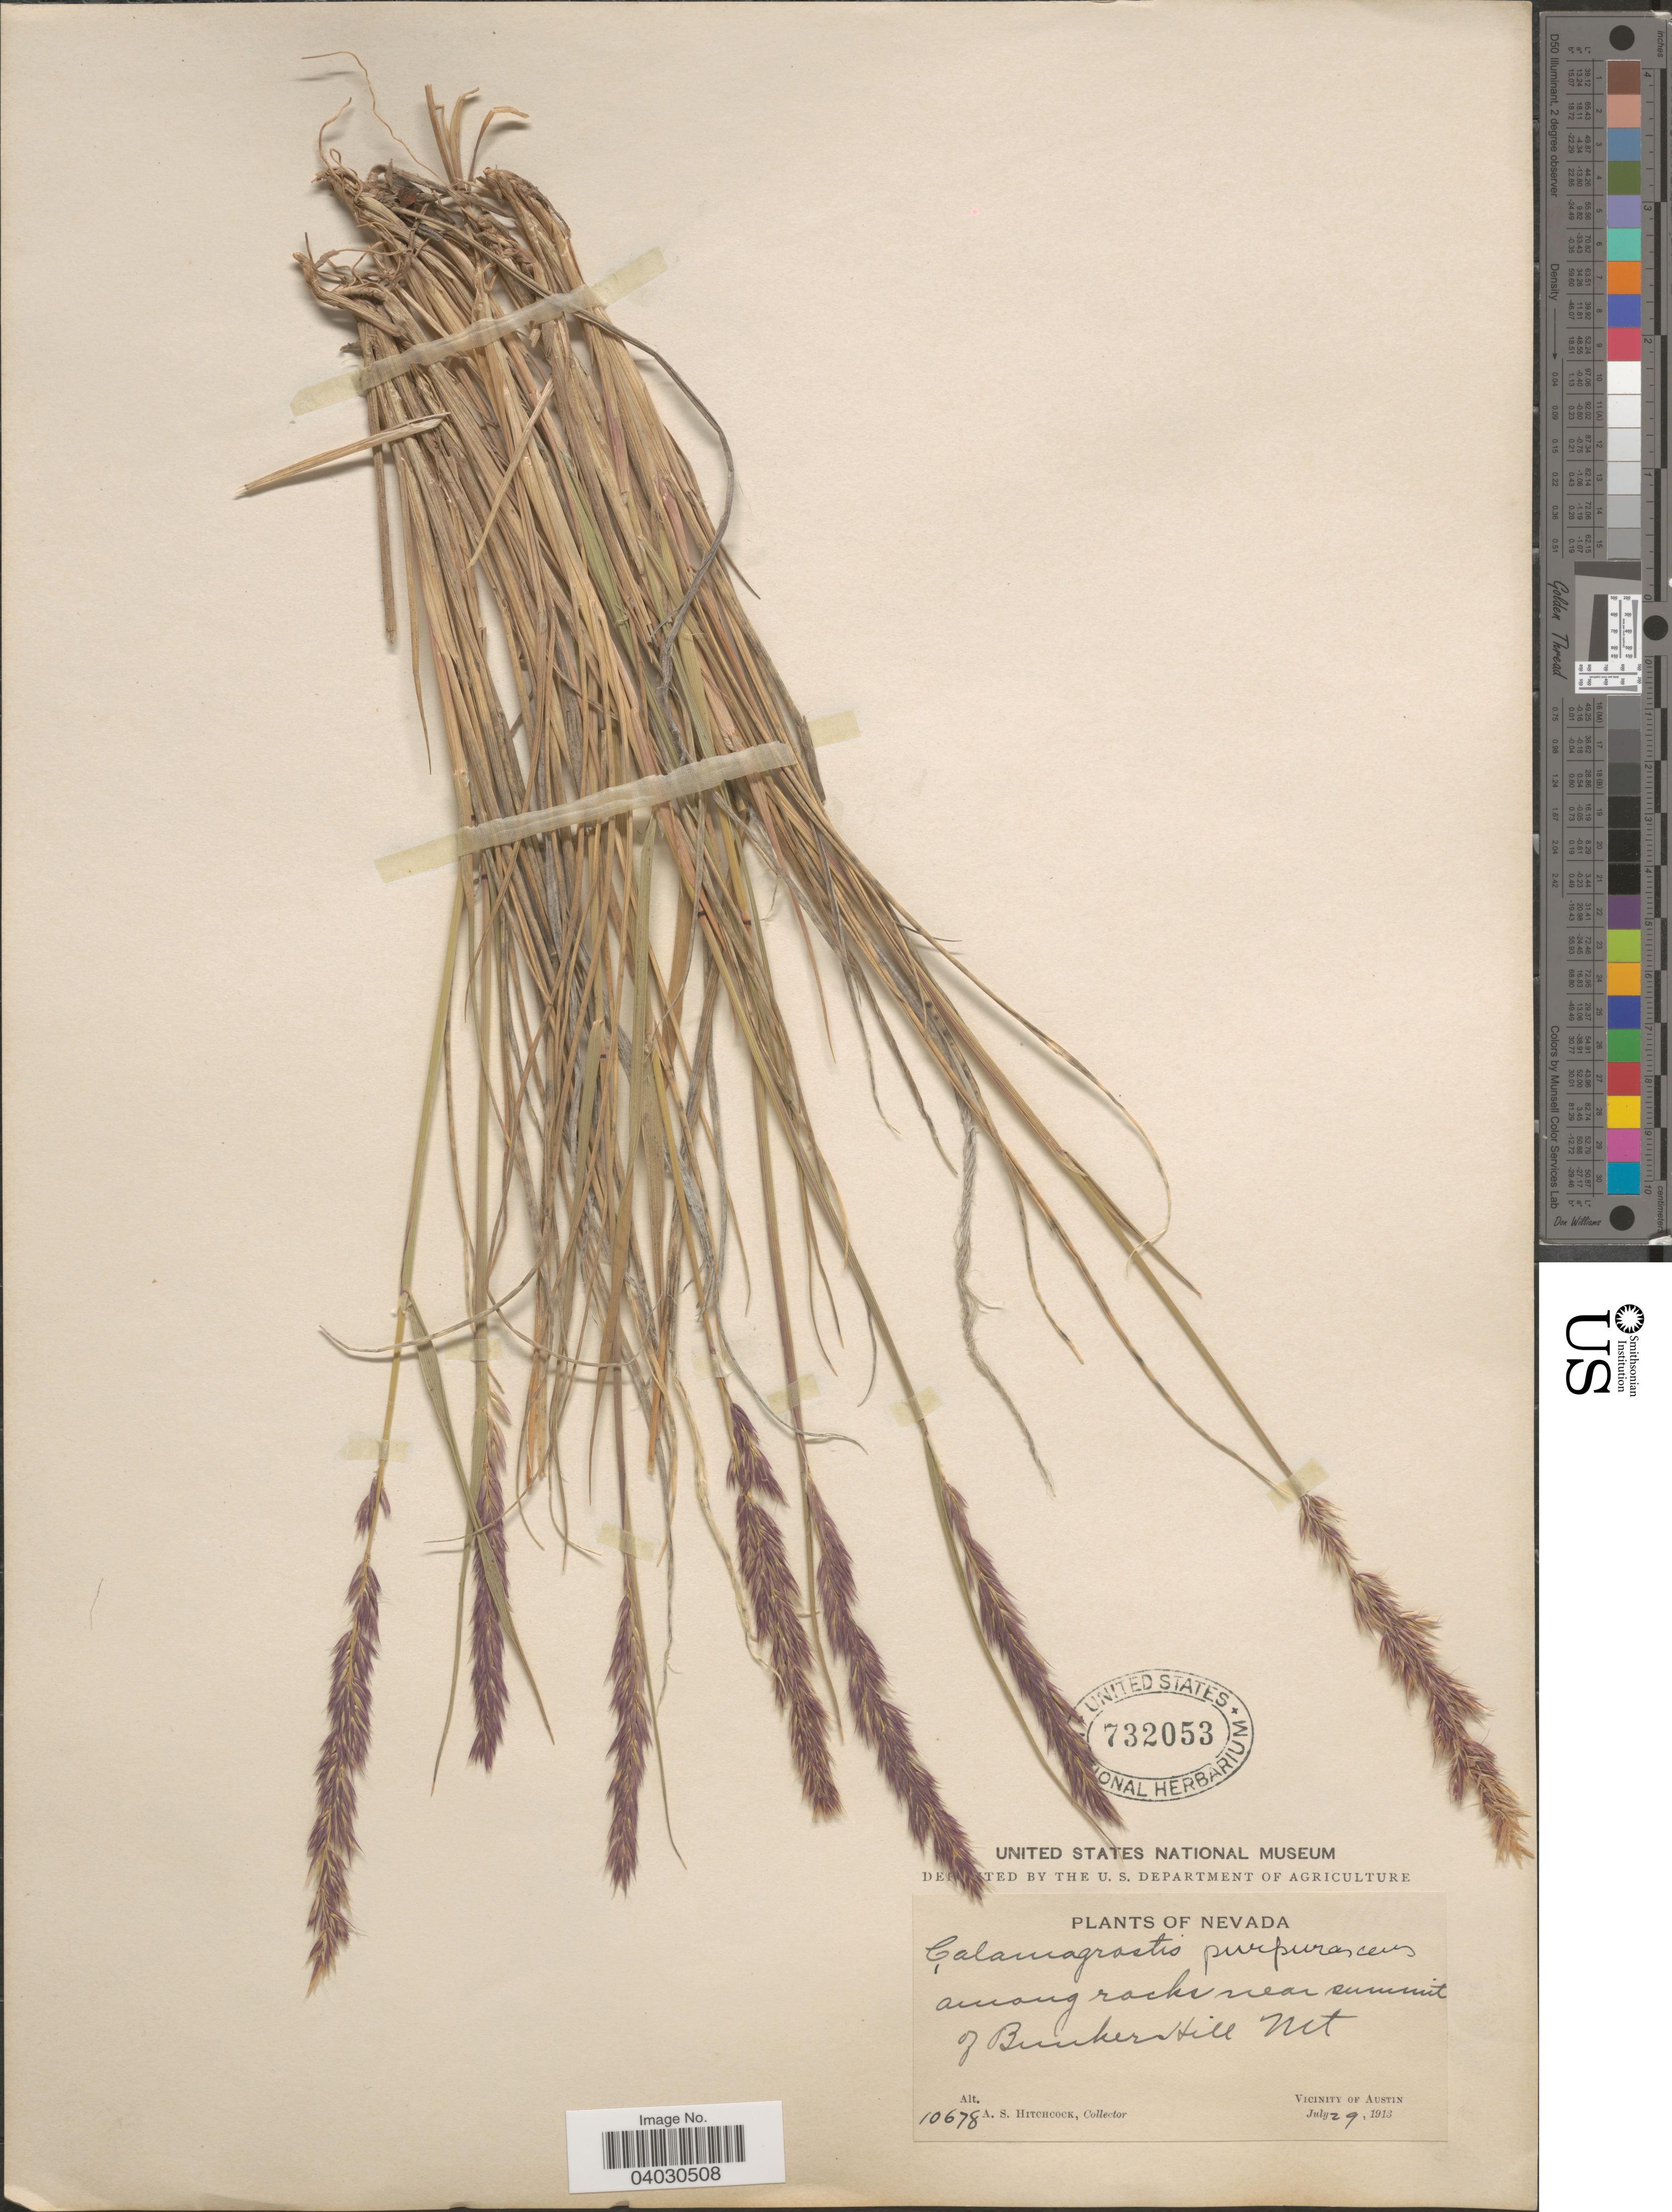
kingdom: Plantae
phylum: Tracheophyta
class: Liliopsida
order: Poales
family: Poaceae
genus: Calamagrostis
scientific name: Calamagrostis purpurascens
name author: R. Br.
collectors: A. S. Hitchcock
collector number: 10678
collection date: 1913-07-29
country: United States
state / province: Nevada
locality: Among rocks near summit of Bunker Hill Mt. Vicinity of Austin.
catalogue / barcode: US 732053